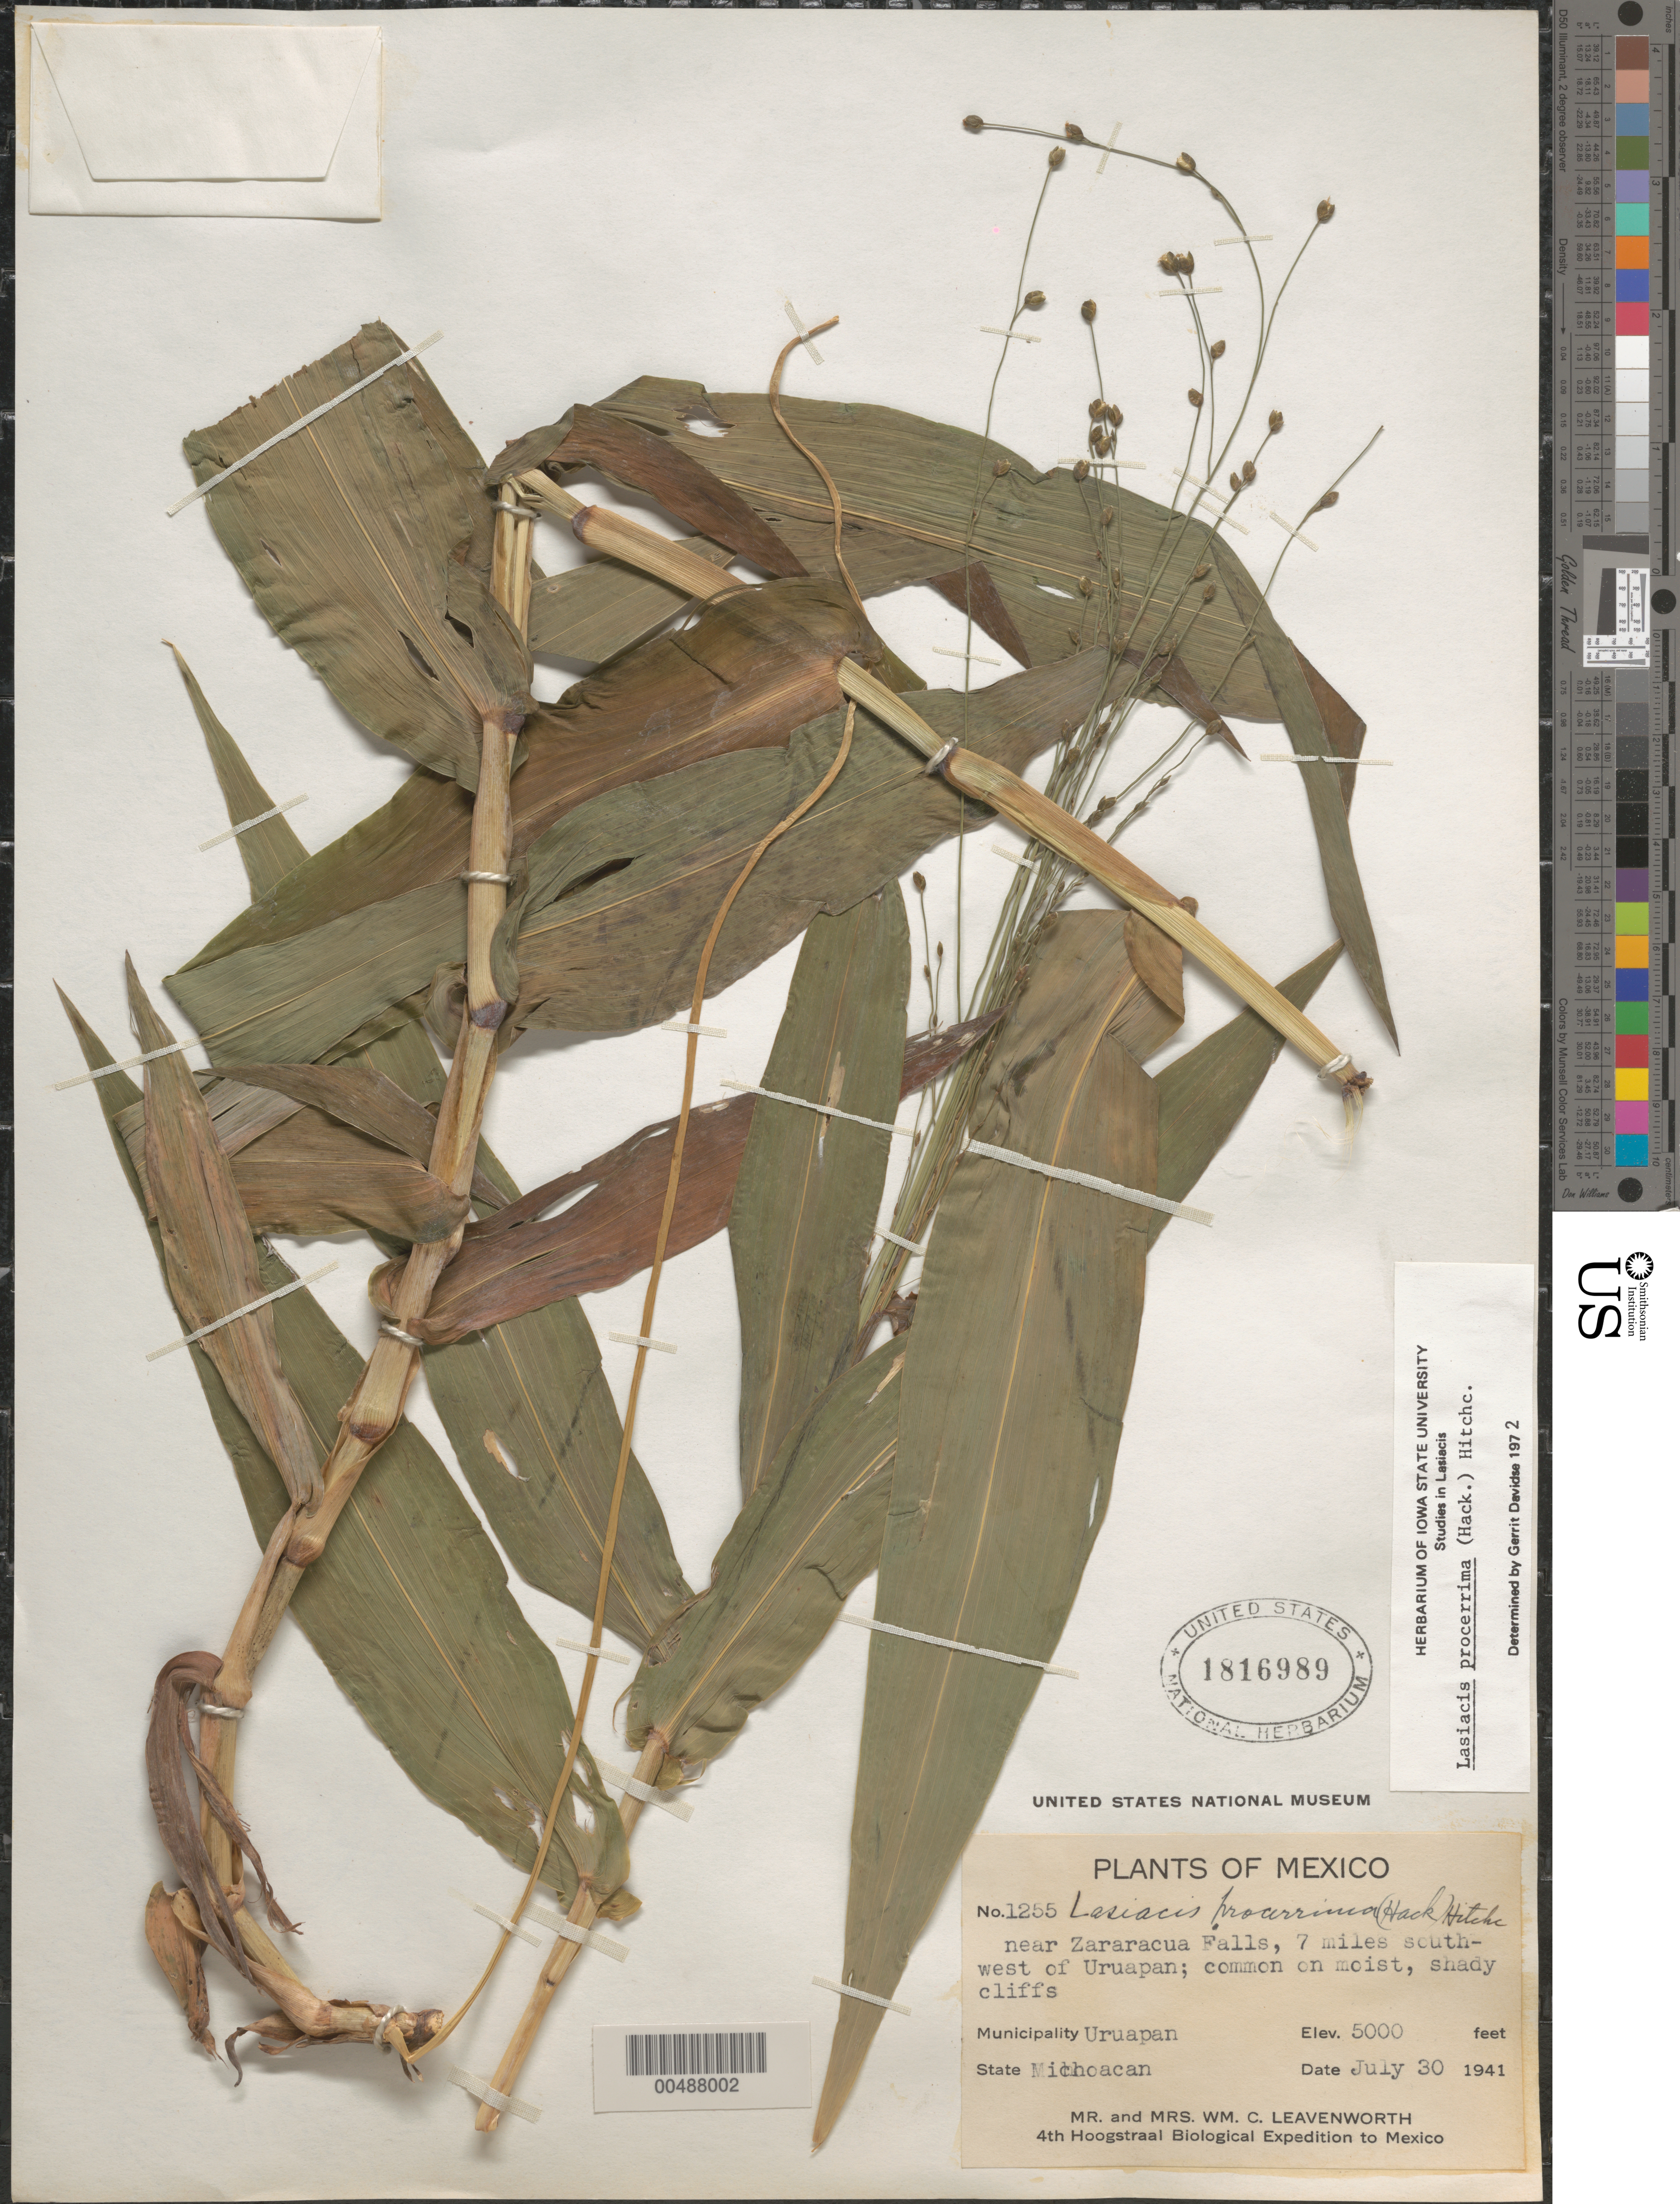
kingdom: Plantae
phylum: Tracheophyta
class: Liliopsida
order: Poales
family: Poaceae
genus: Lasiacis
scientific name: Lasiacis procerrima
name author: (Hack.) Hitchc.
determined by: Davidse, Gerrit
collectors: W. C. Leavenworth & -. Leavenworth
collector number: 1255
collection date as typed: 30 Jul 1941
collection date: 1941-07-30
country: Mexico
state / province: Michoacán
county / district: Uruapan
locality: Near Zararacua Falls, 7 mi SW of Uruapan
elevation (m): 1524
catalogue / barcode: US 1816989